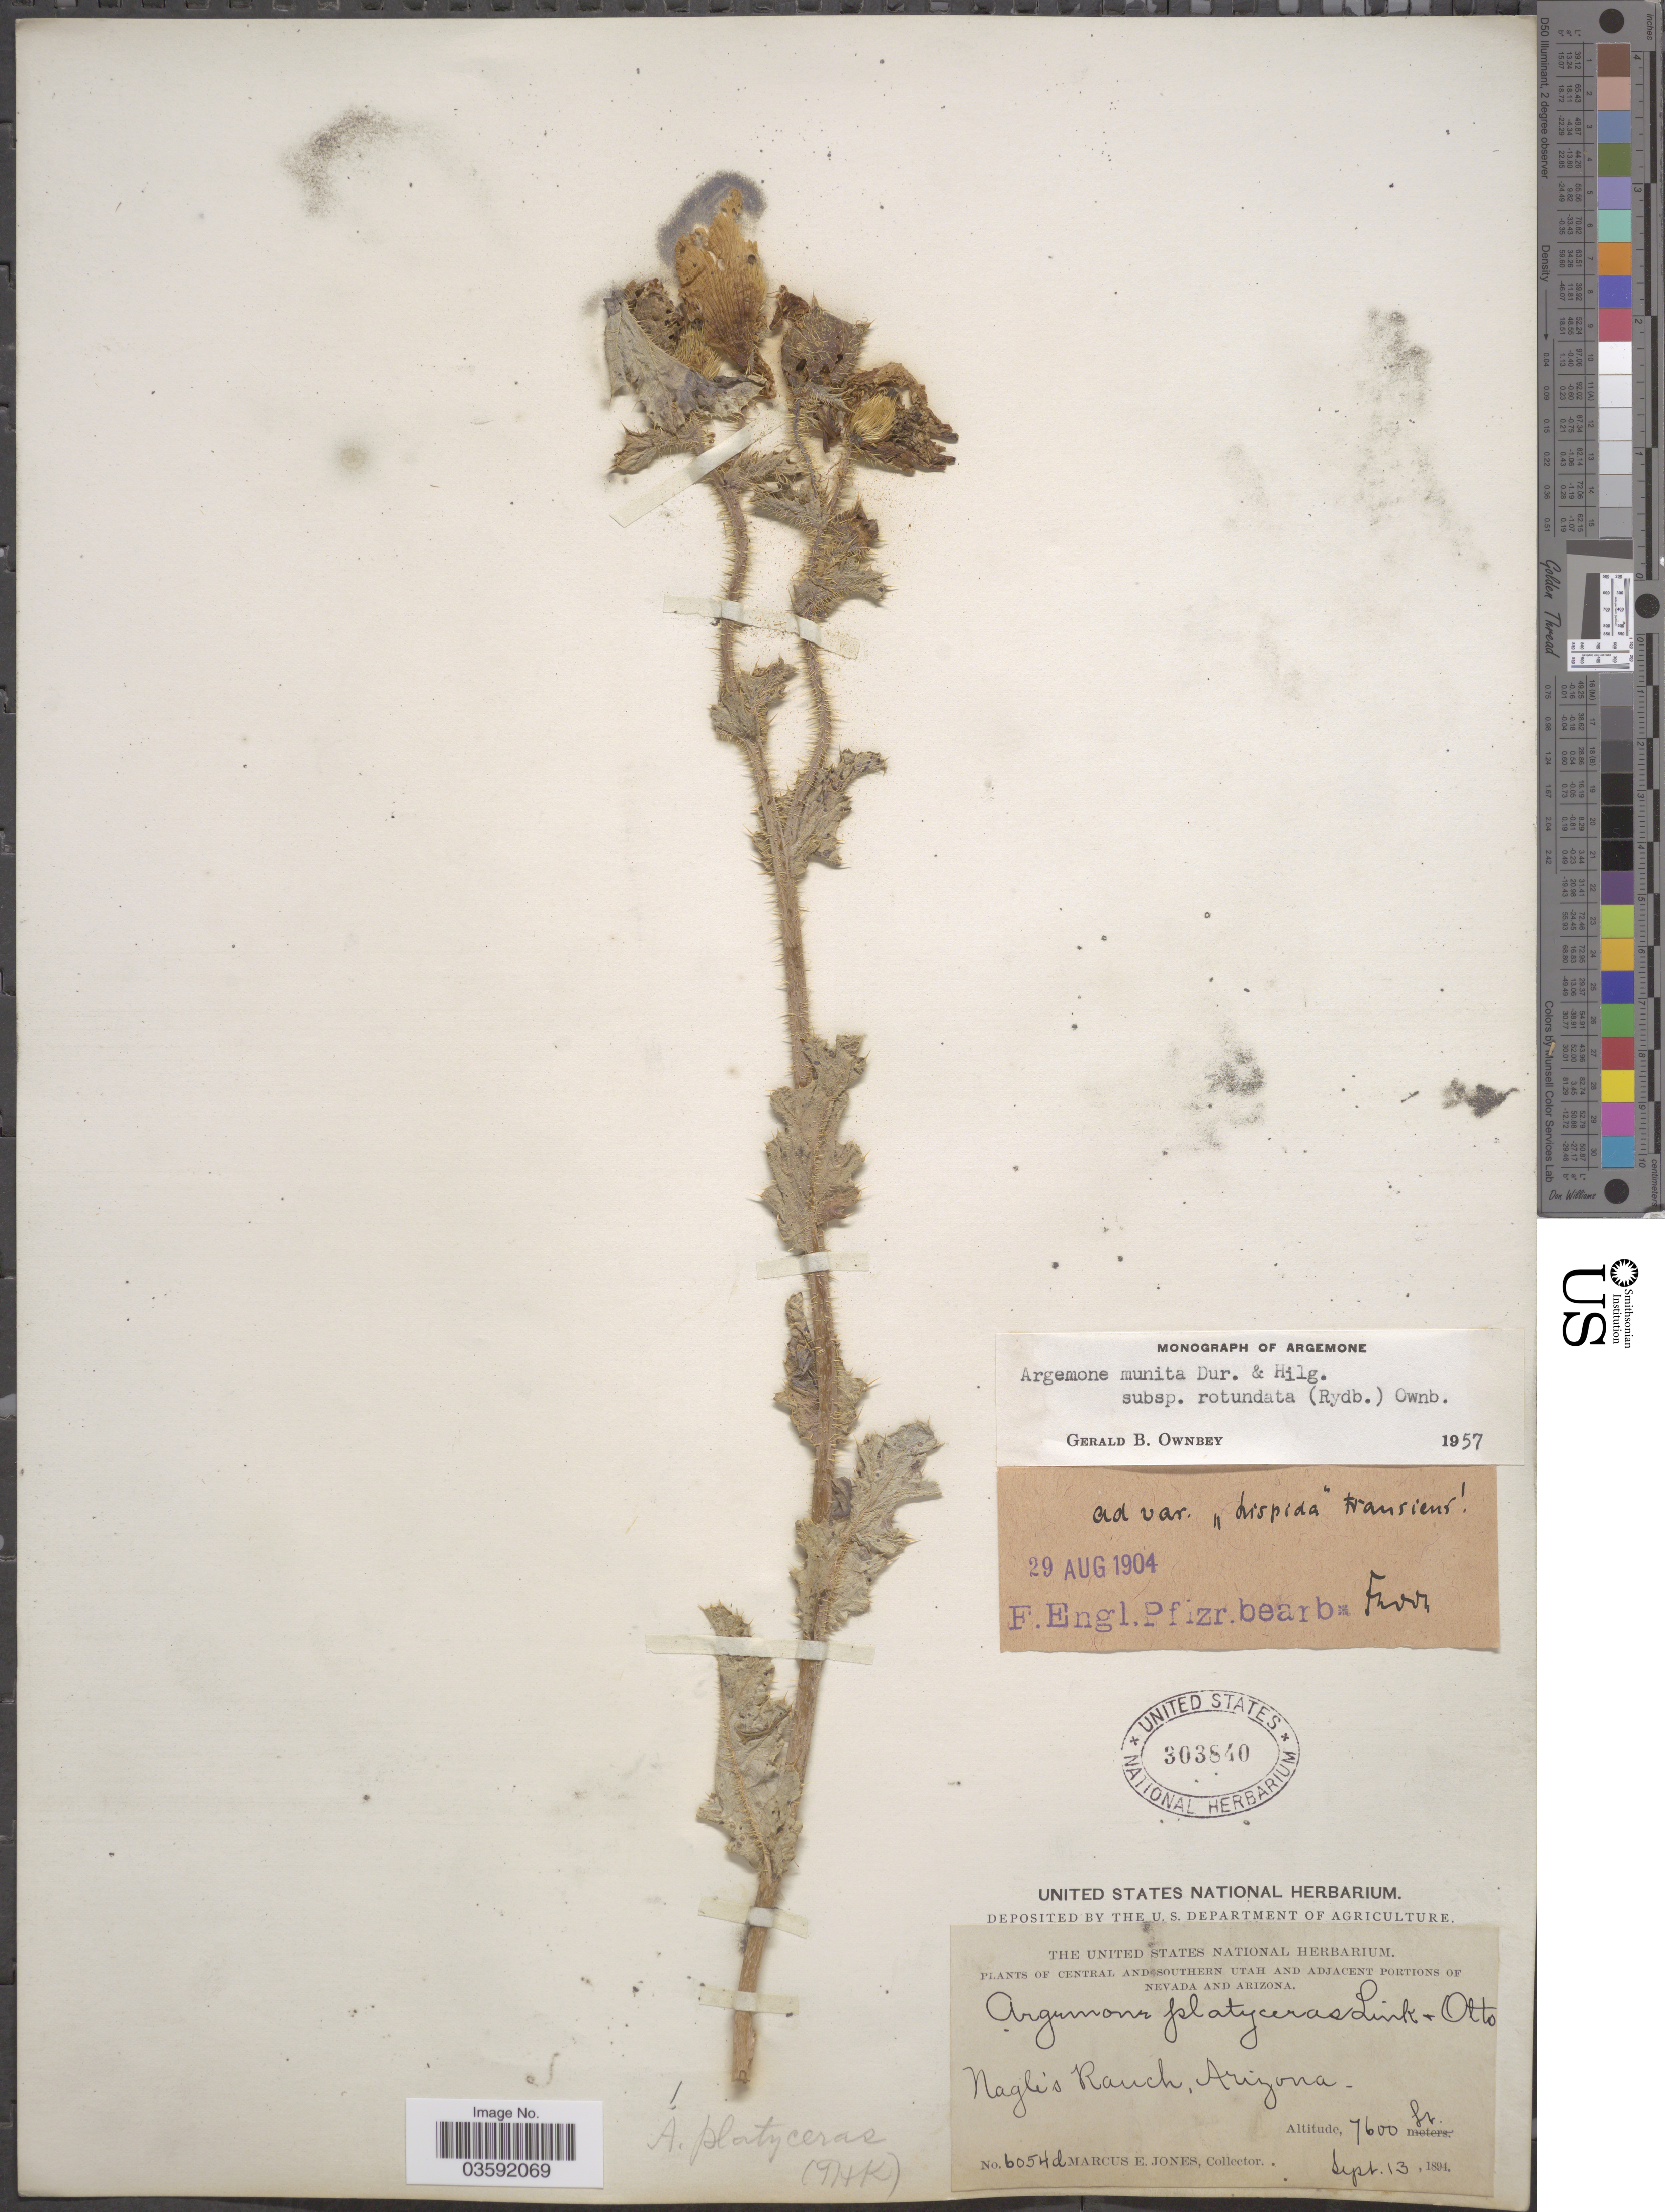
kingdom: Plantae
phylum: Tracheophyta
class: Magnoliopsida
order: Ranunculales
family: Papaveraceae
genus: Argemone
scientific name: Argemone munita subsp. rotundata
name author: (Rydb.) G.B. Ownbey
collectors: M. E. Jones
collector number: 6054d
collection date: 1894-09-13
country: United States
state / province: Arizona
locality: Adjacent portions of Arizona. Nagle's Ranch.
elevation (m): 2316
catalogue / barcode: US 303840